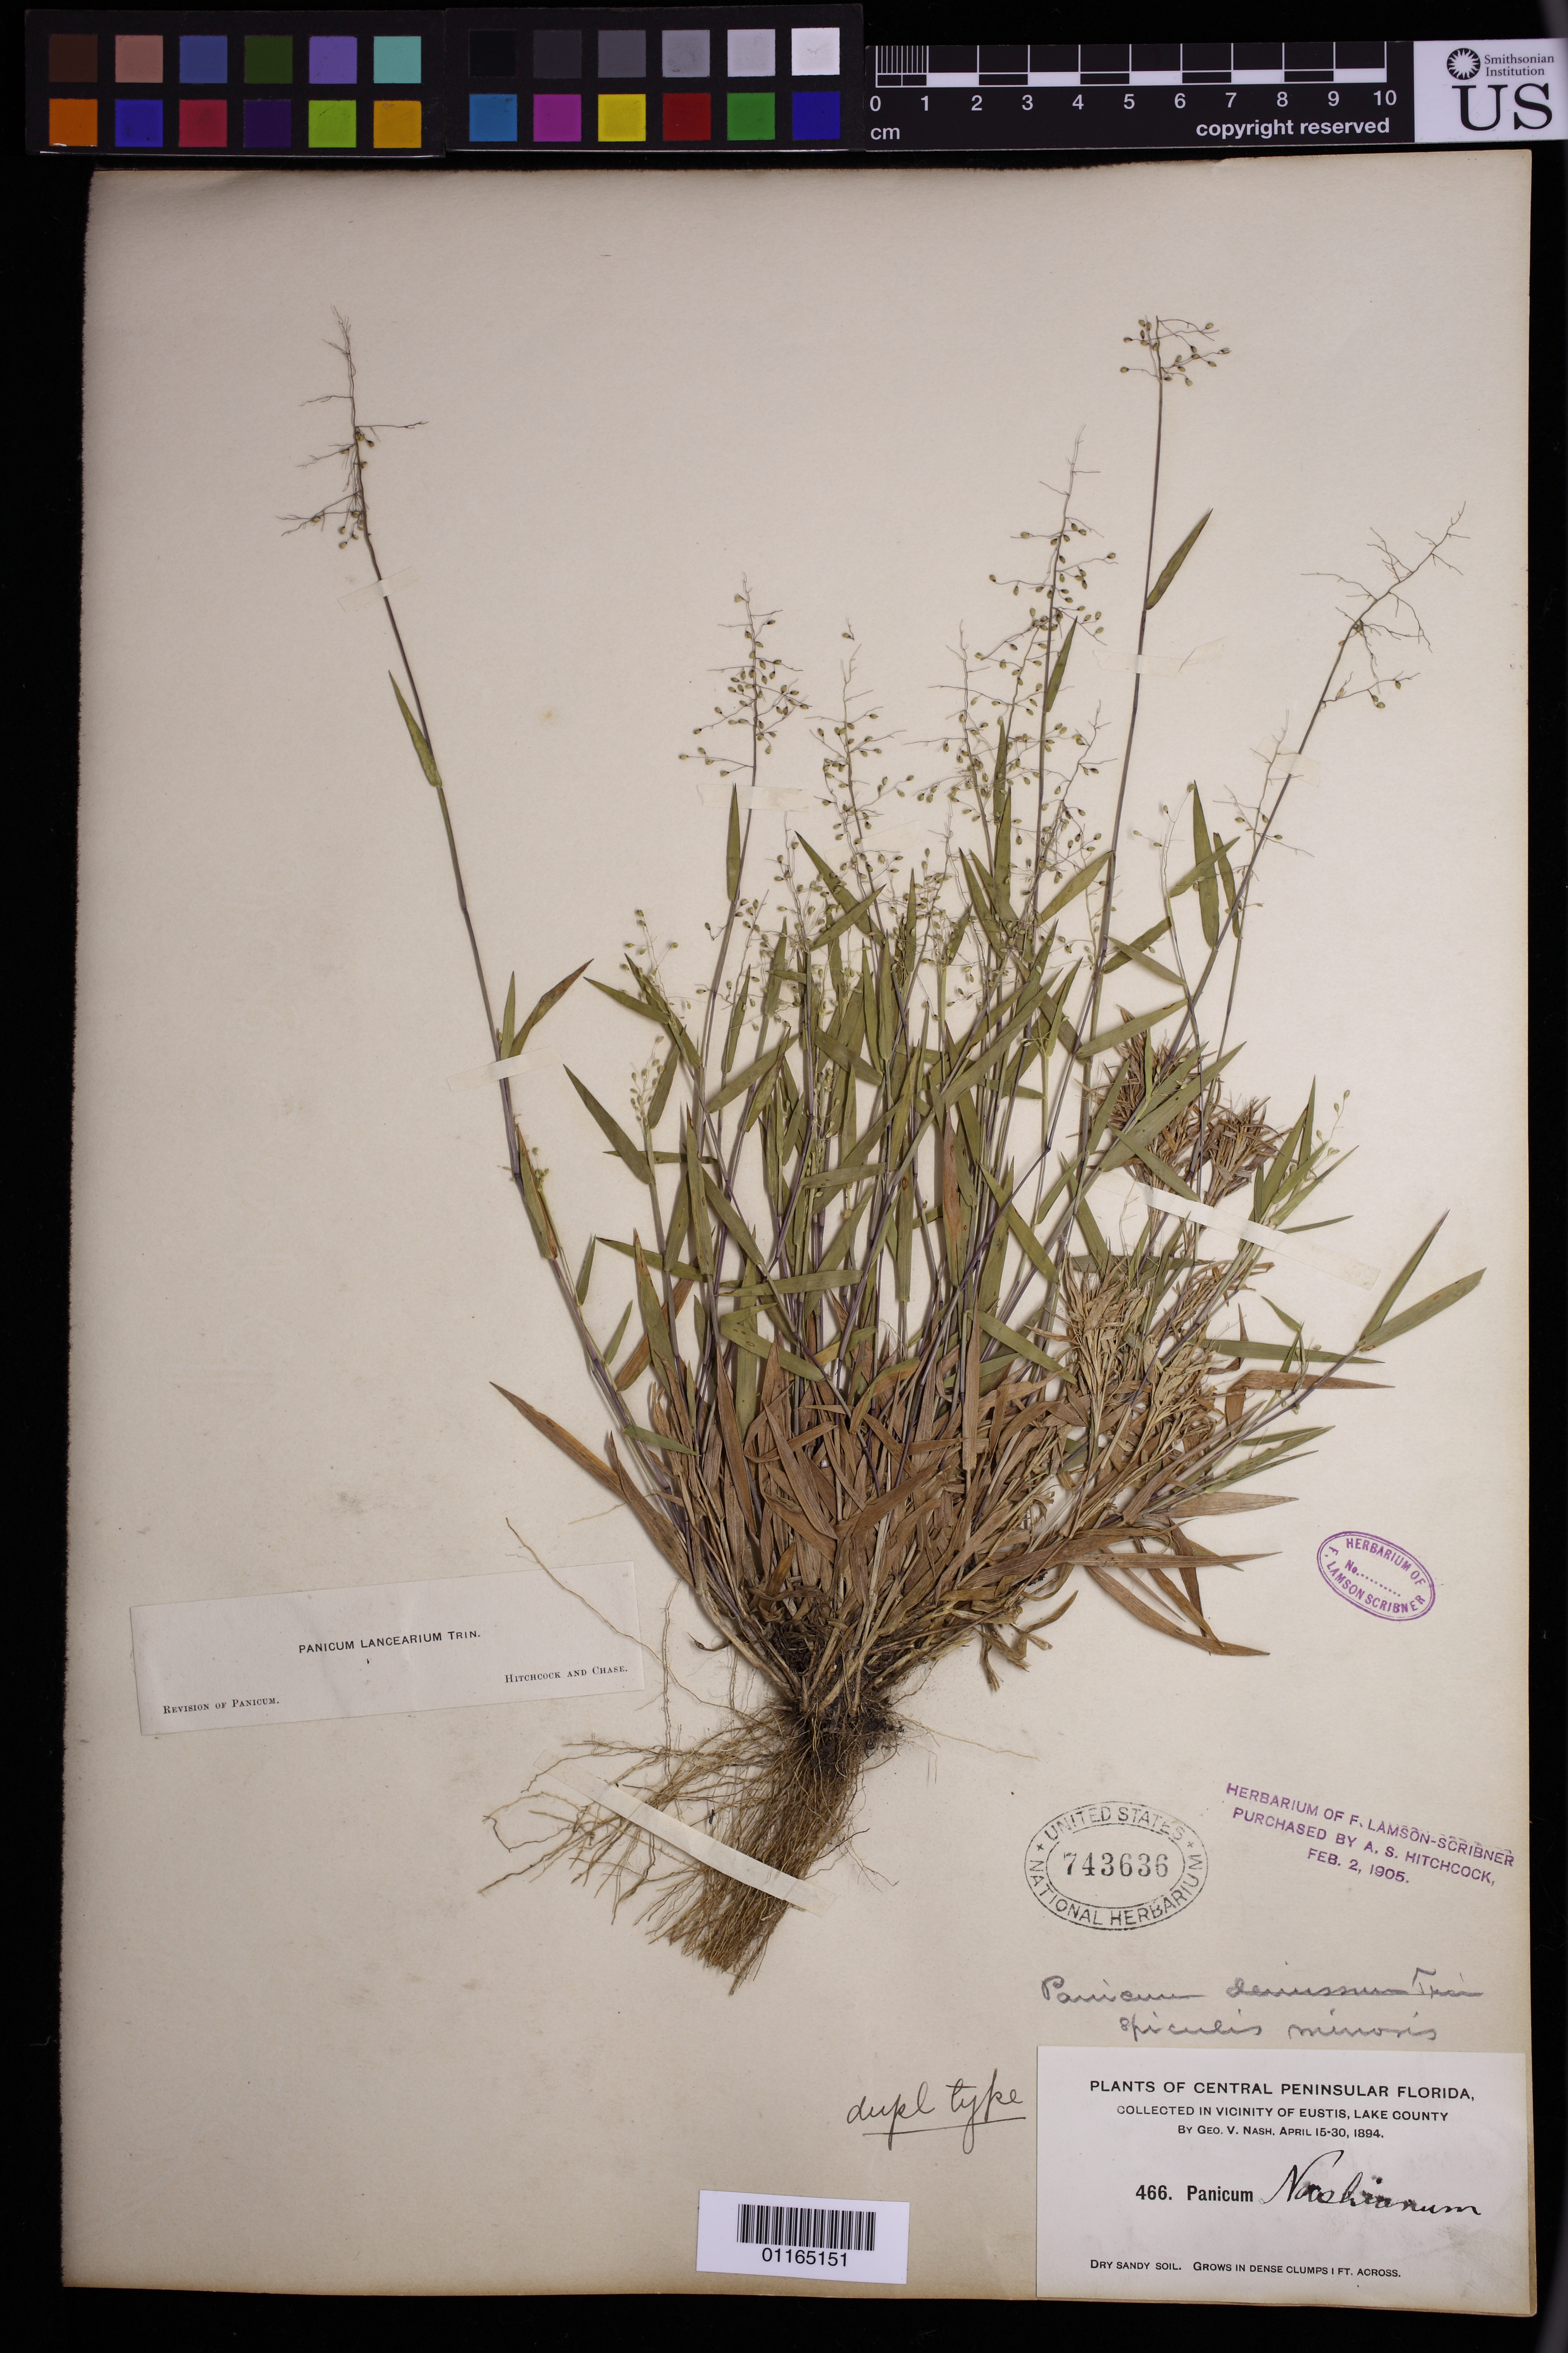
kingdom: Plantae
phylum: Tracheophyta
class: Liliopsida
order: Poales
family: Poaceae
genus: Panicum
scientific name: Panicum nashianum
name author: Scribn.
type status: Isolectotype; Syntype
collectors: G. V. Nash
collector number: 466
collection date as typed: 15 Apr 1894 to 30 Apr 1894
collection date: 1894-04-15/1894-04-30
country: United States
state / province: Florida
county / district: Lake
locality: Vicinity of Eustis, Lake County.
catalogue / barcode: US 743636